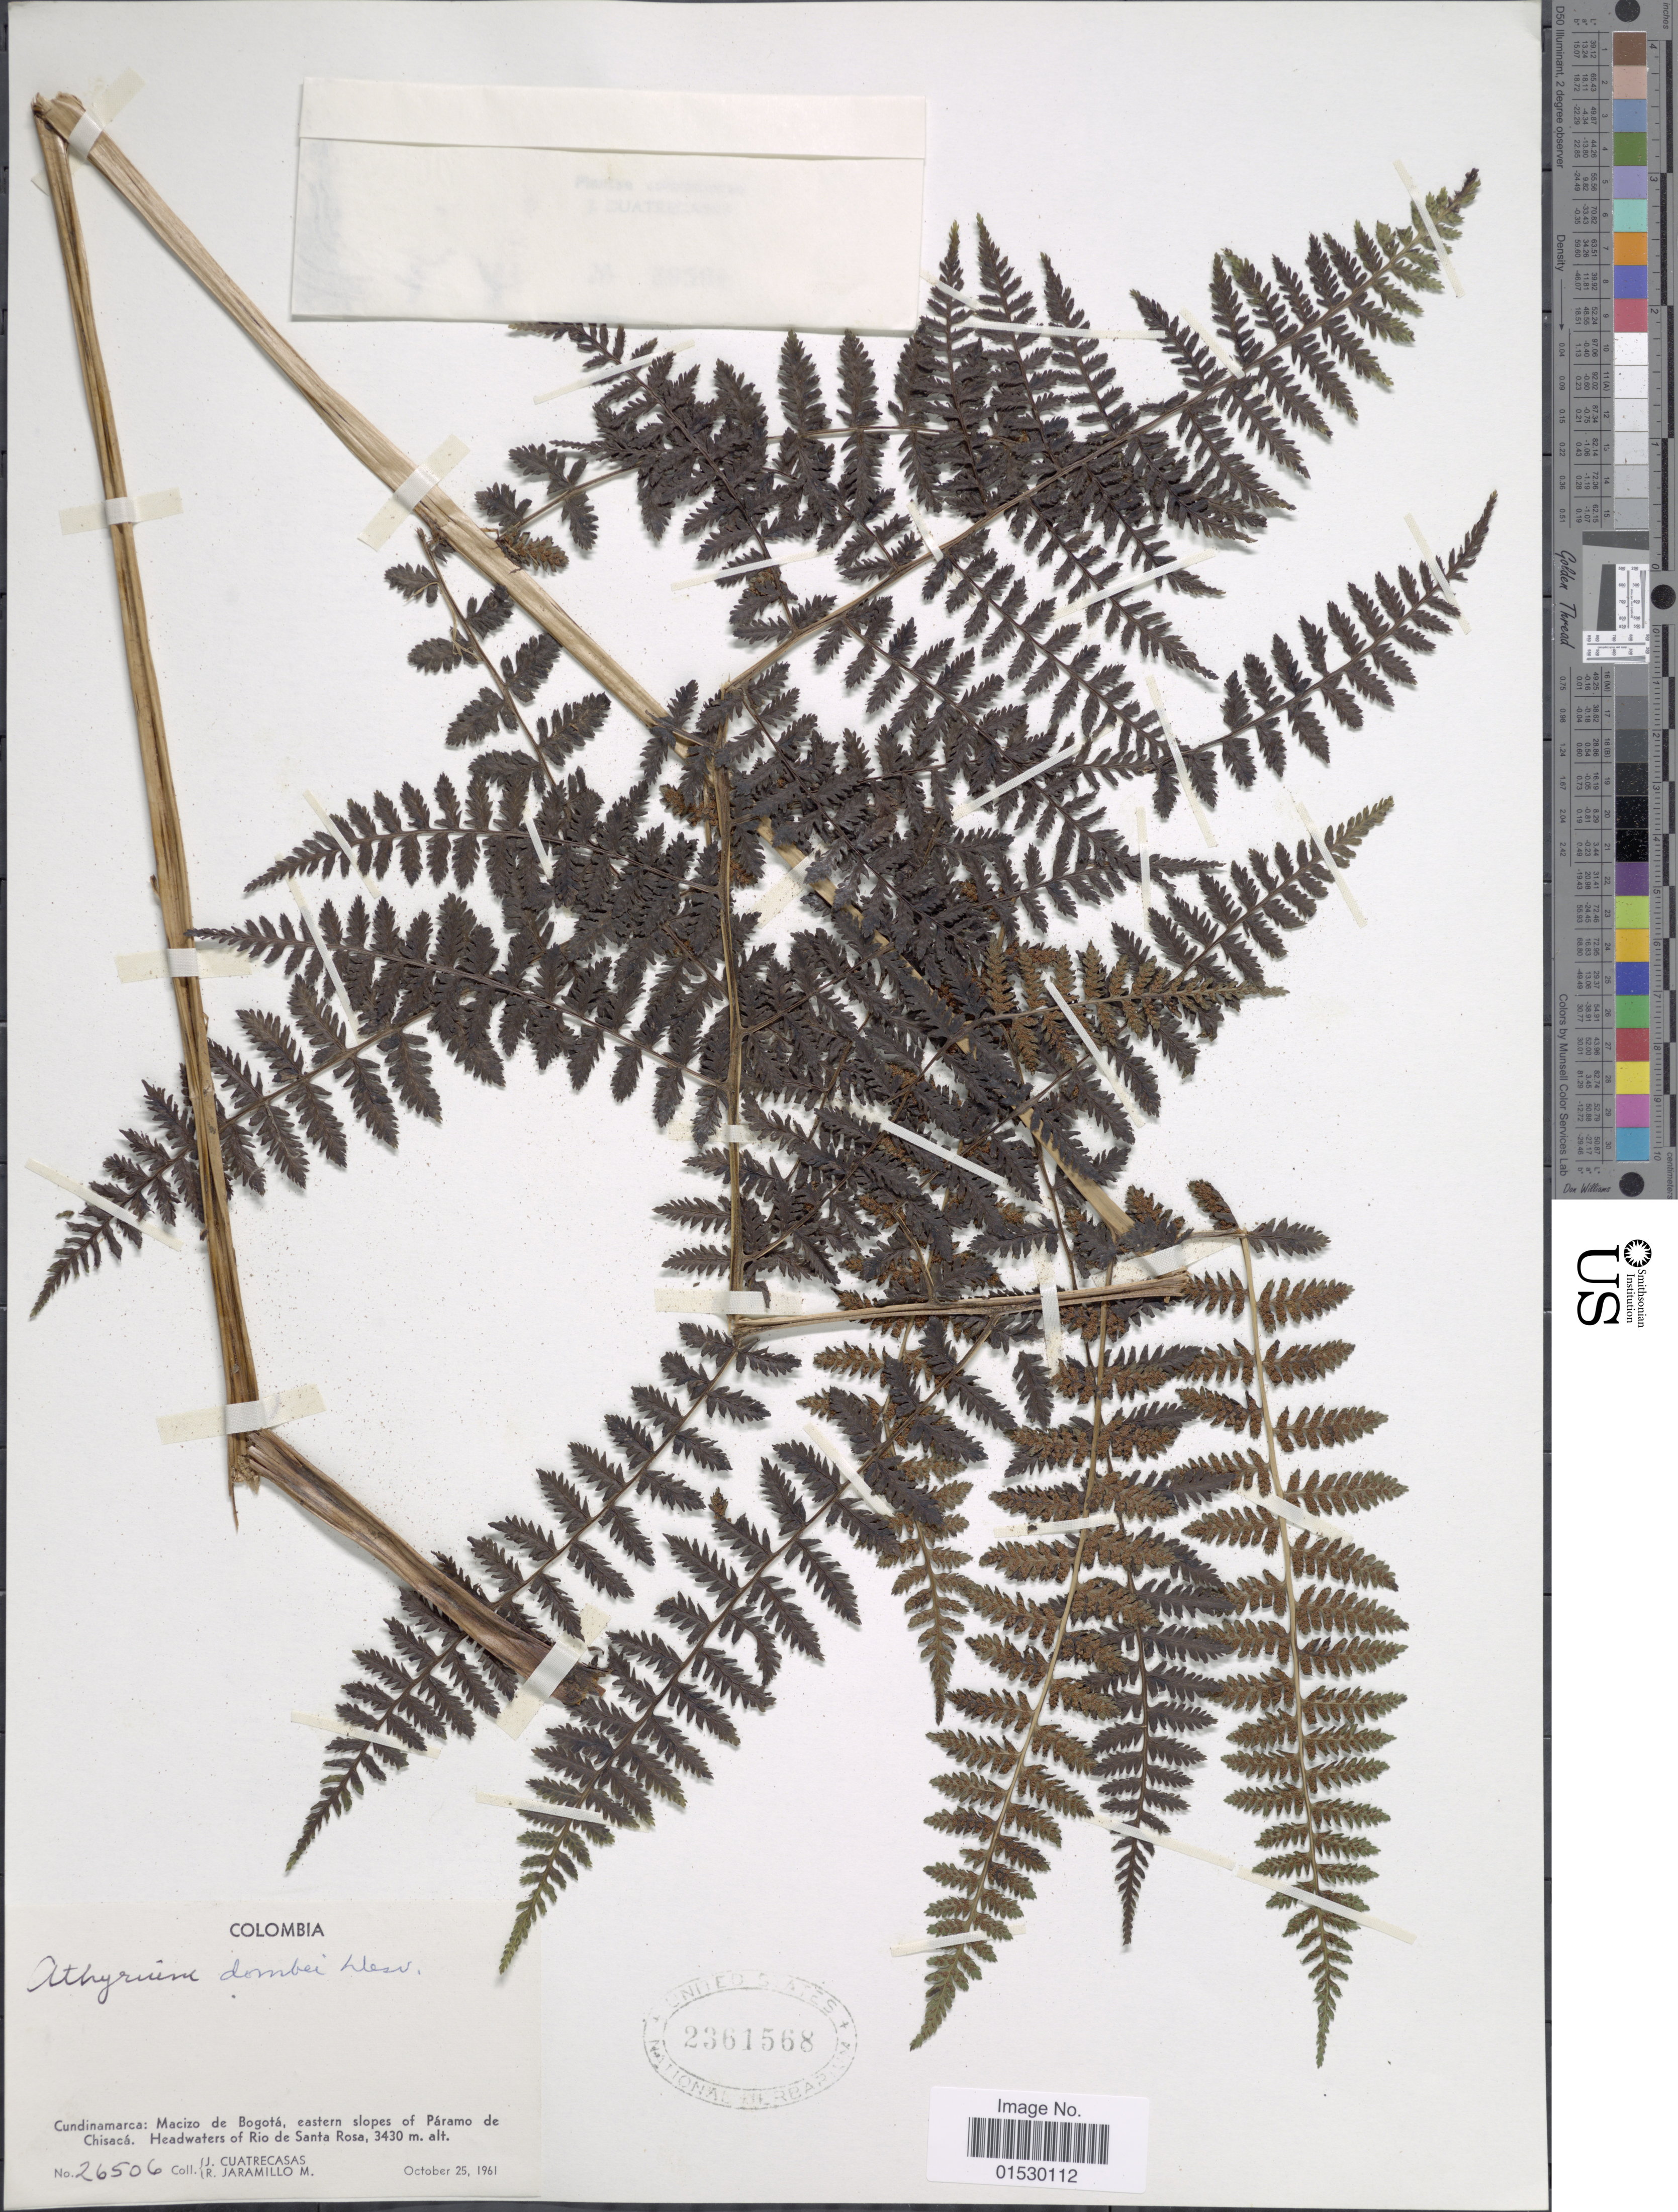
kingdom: Plantae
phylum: Tracheophyta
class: Polypodiopsida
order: Polypodiales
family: Athyriaceae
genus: Athyrium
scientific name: Athyrium dombei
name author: (Desv.) C. Chr.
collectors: J. Cuatrecasas & R. Jaramillo M.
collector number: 26506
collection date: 1961-10-25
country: Colombia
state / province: Cundinamarca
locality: Macizo de Bogota, eastern slopes of Paramo de Chisaca. Headwaters of Rio de Santa Rosa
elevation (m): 3430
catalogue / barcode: US 2361568